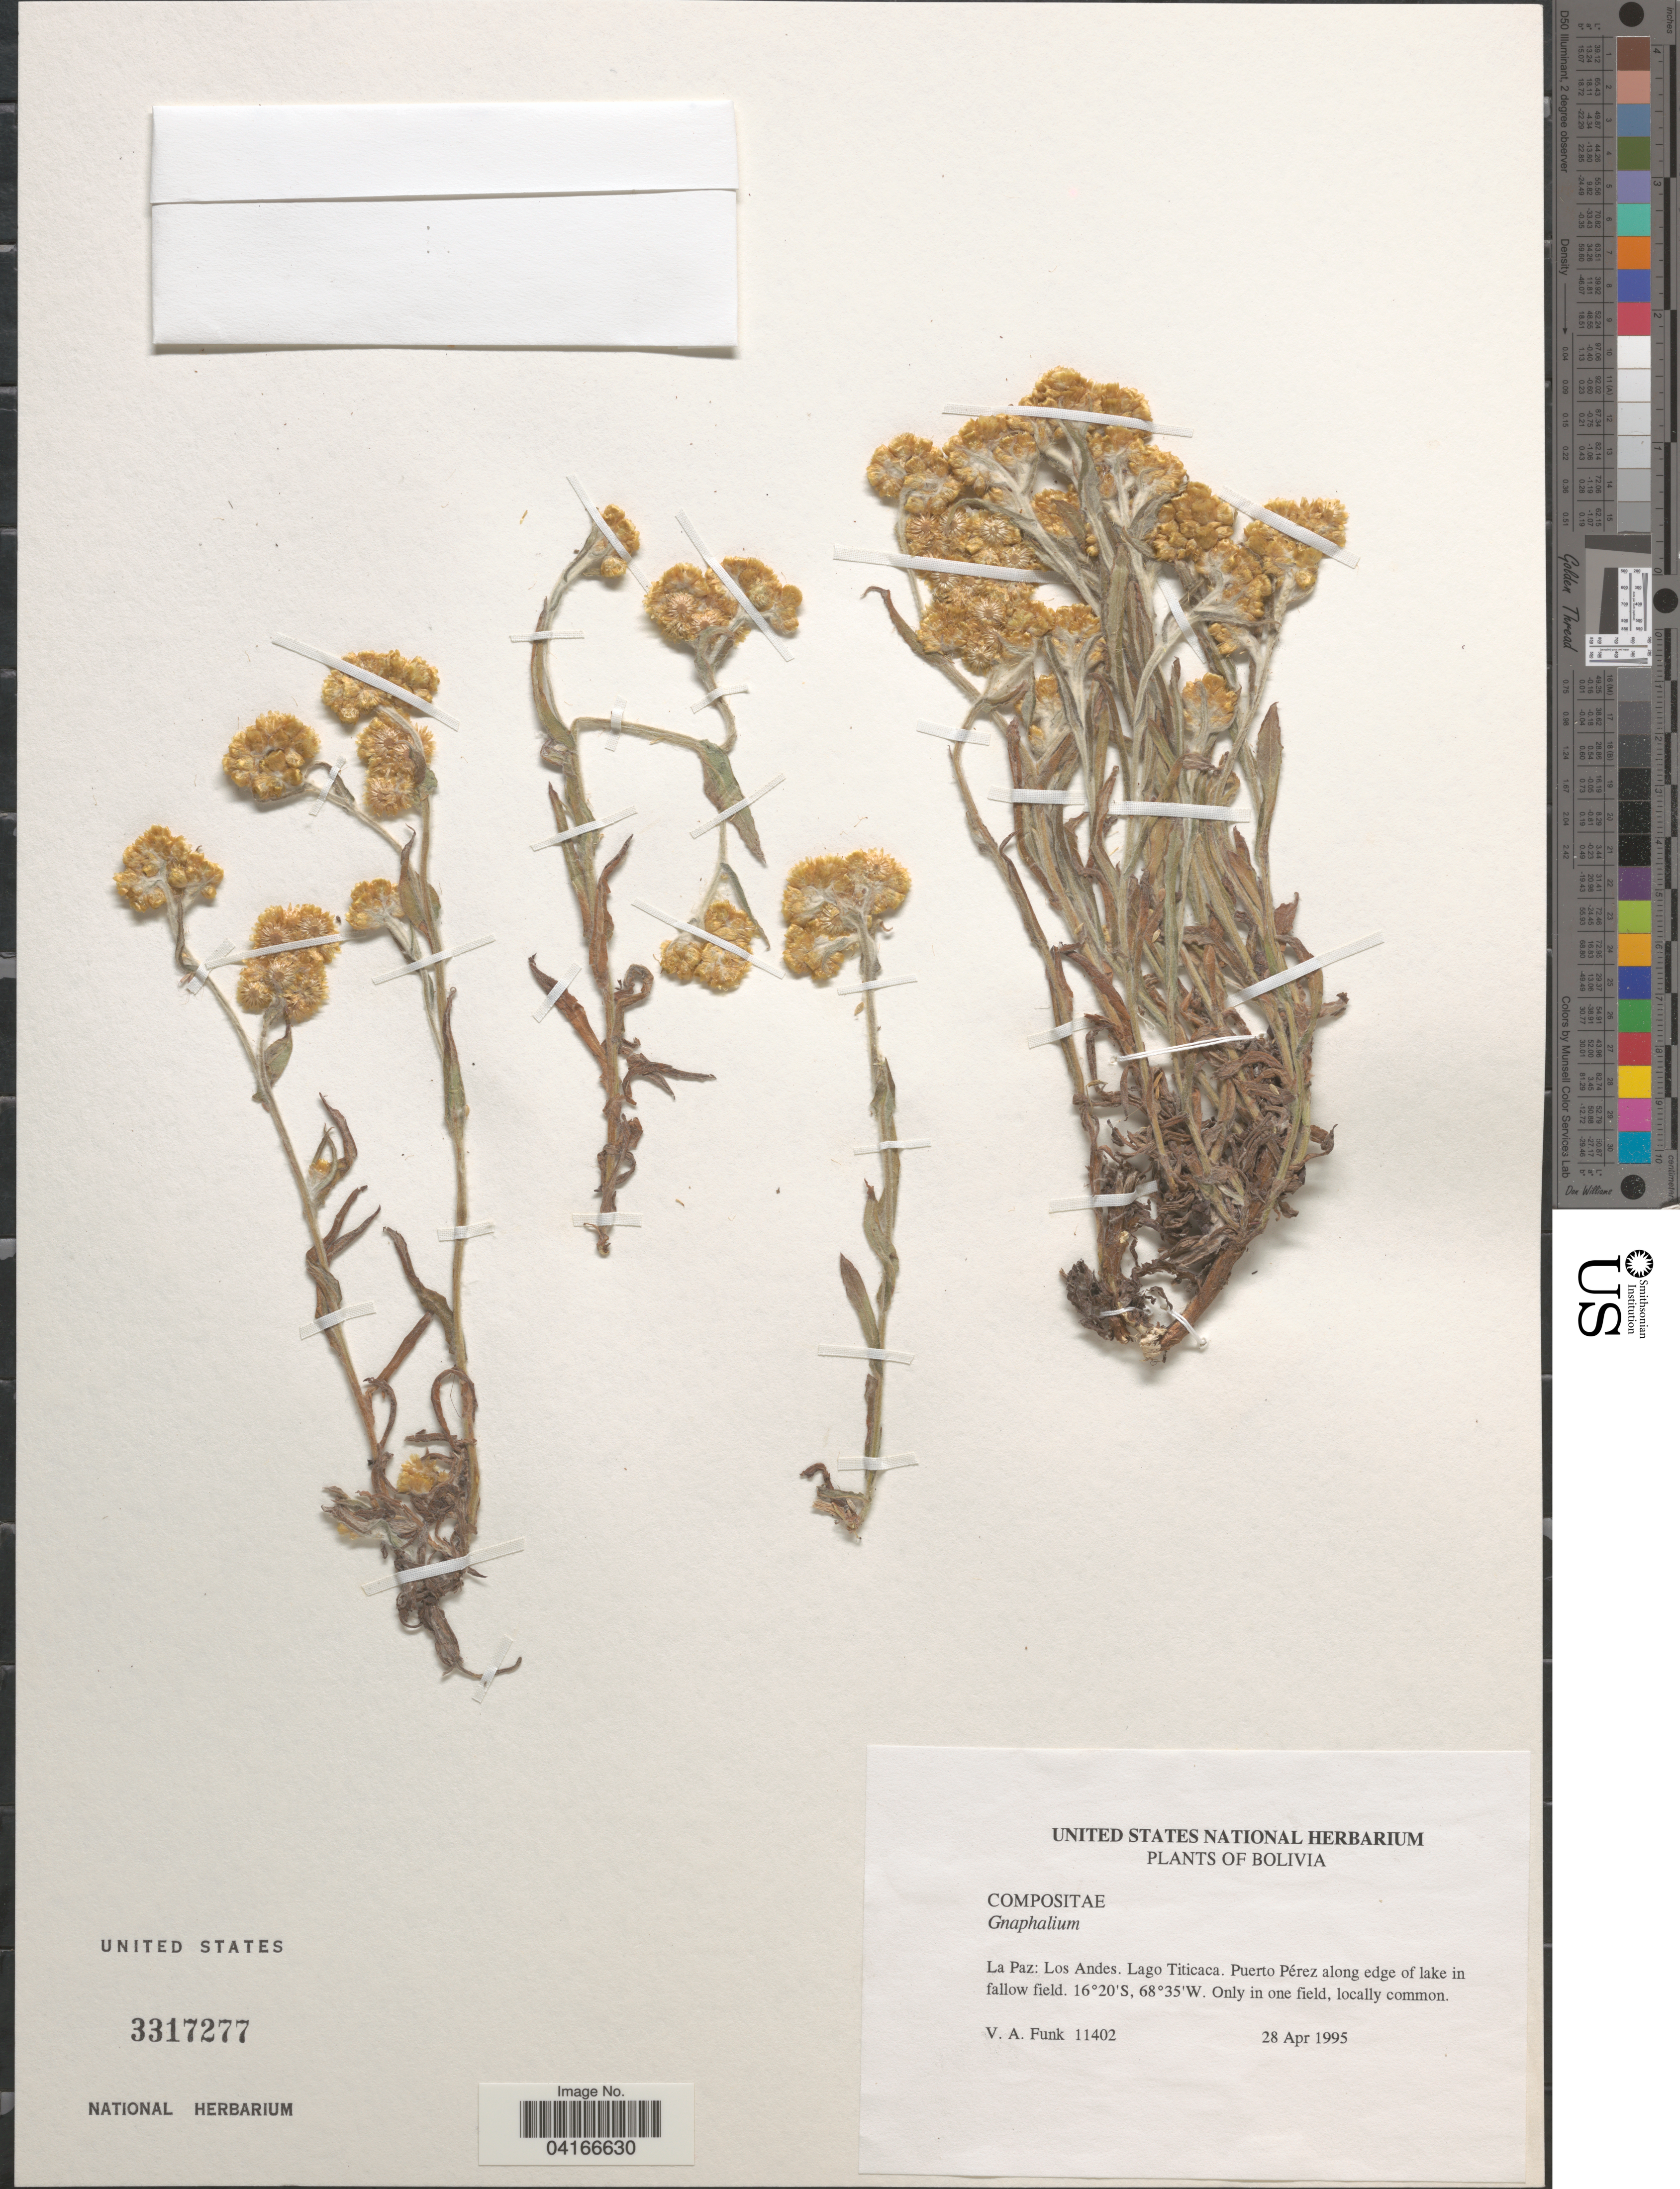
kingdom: Plantae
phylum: Tracheophyta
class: Magnoliopsida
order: Asterales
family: Asteraceae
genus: Gnaphalium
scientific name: Gnaphalium sp.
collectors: V. Funk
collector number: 11402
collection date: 1995-04-28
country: Bolivia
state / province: La Paz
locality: La Paz: Los Andes. Lago Titicaca. Puerto Pérez along edge of lake in fallow field.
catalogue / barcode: US 3317277